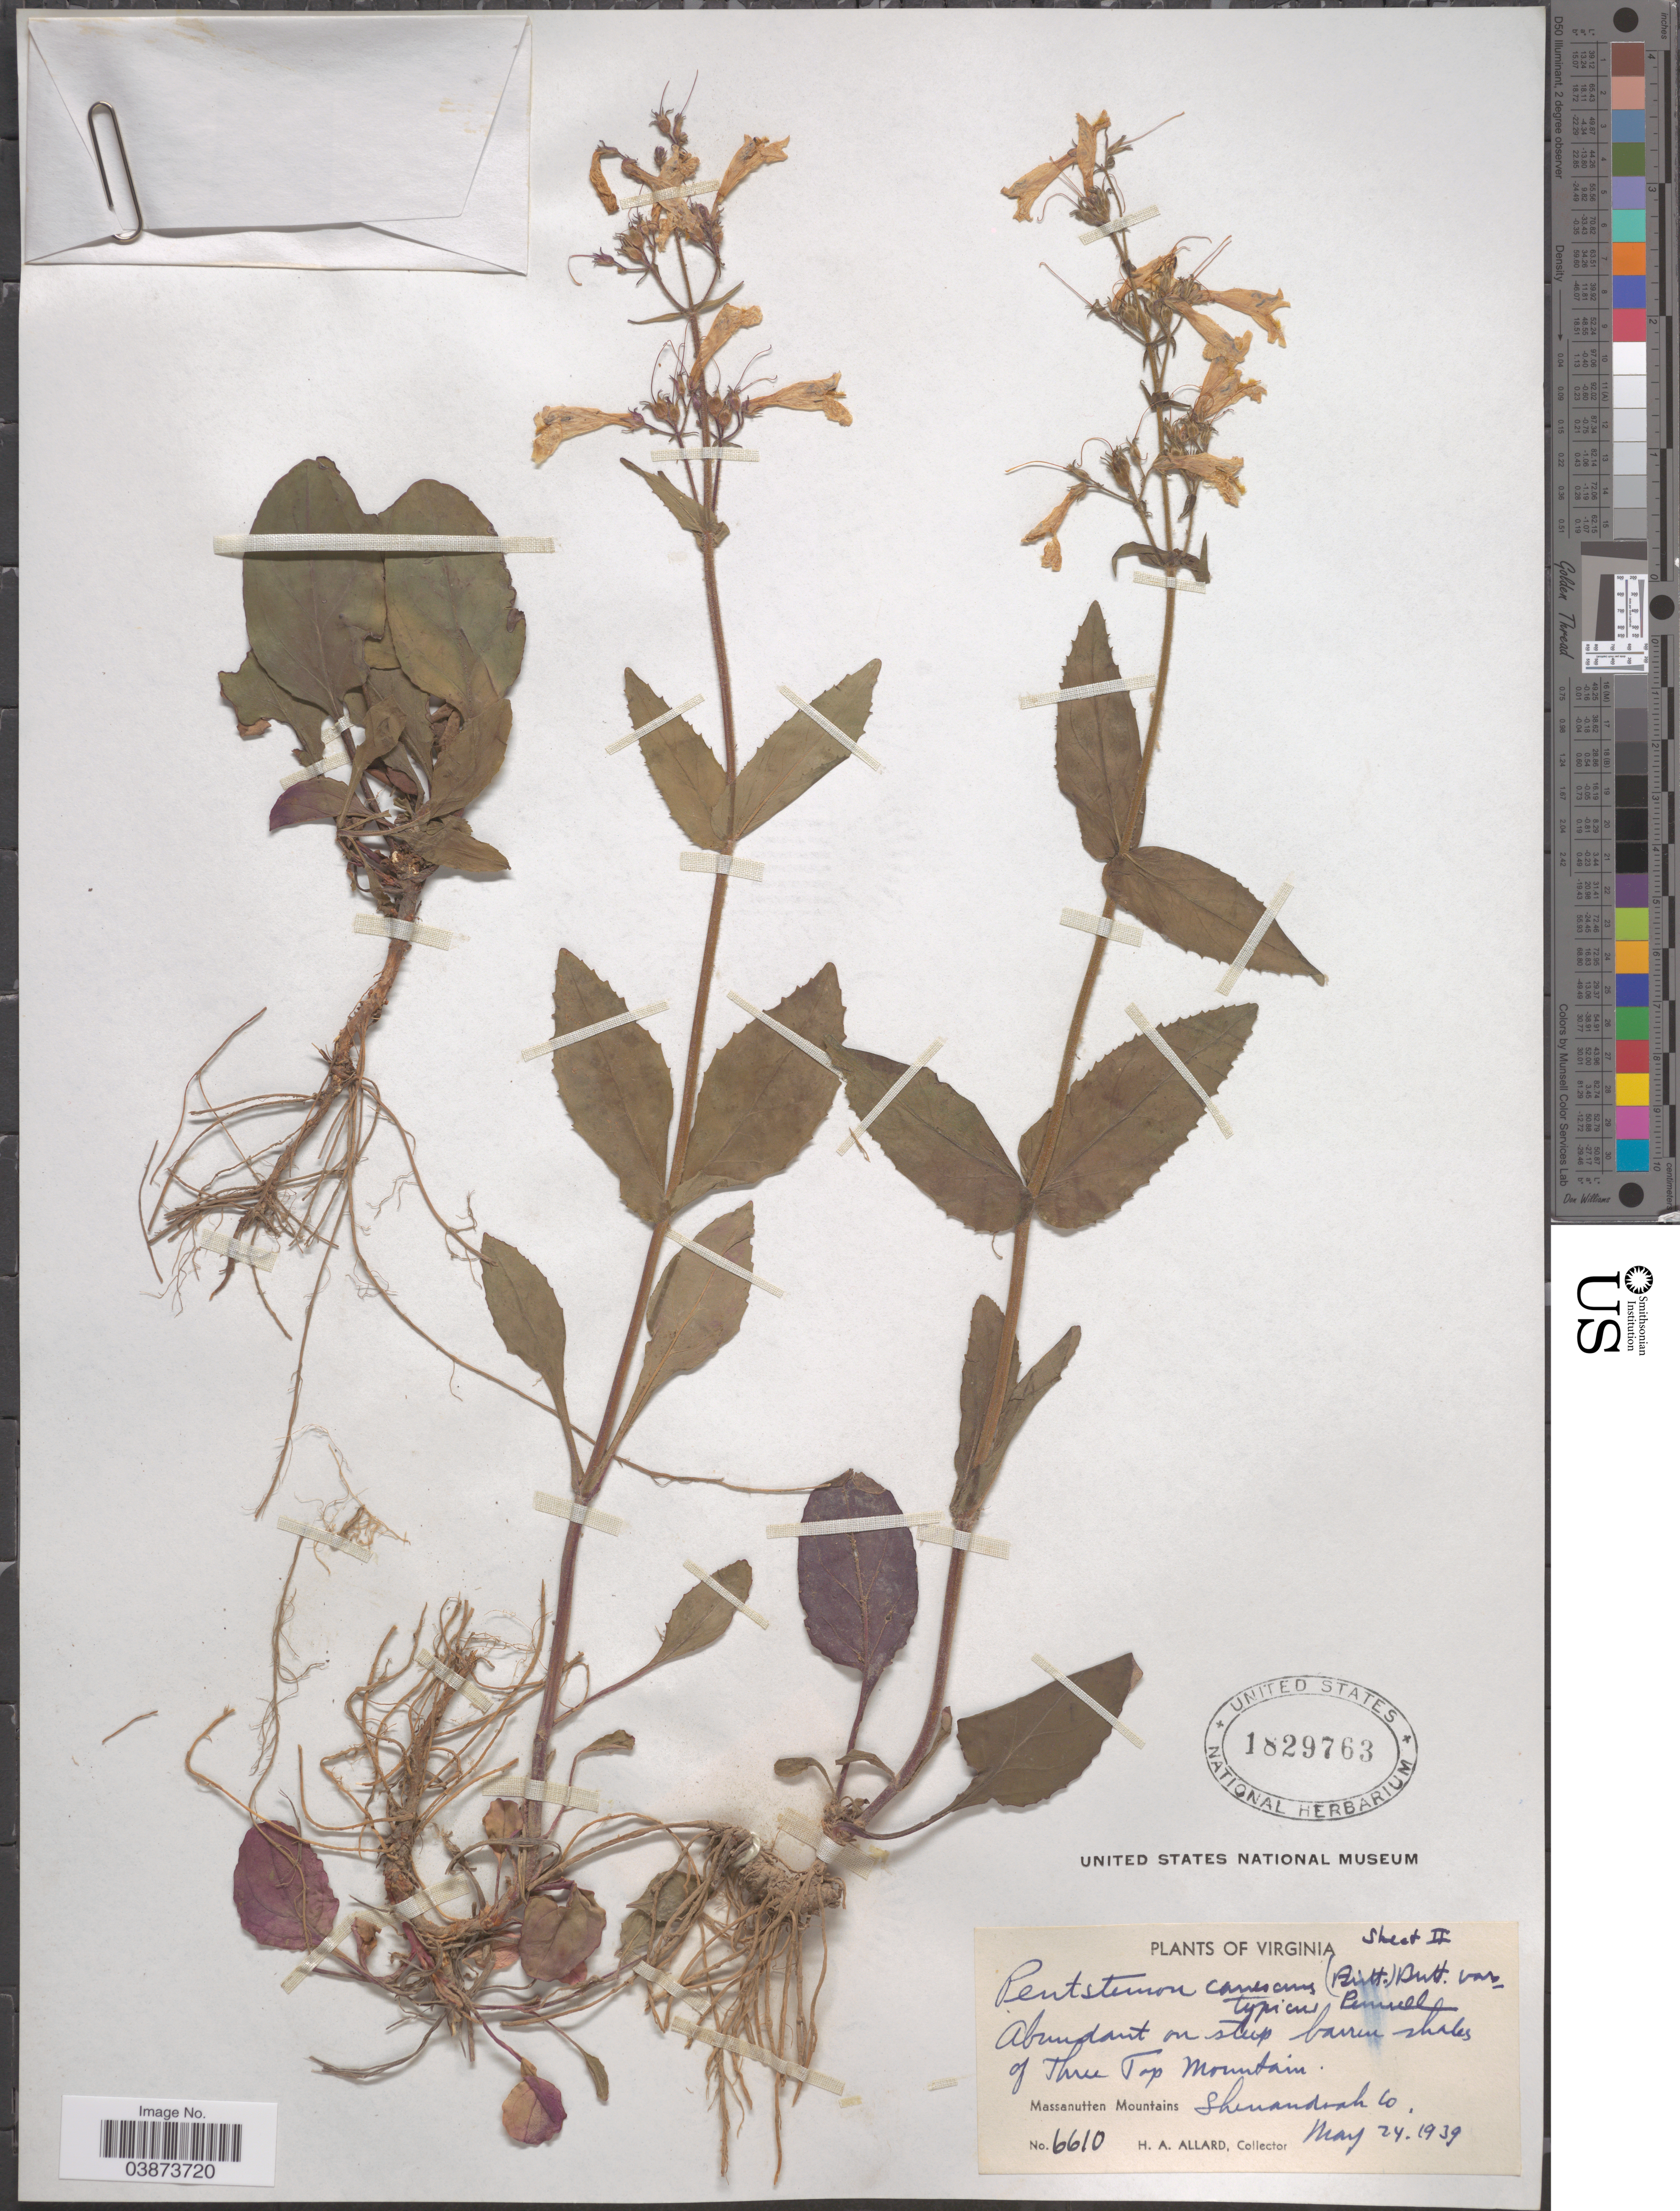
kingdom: Plantae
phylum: Tracheophyta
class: Magnoliopsida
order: Lamiales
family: Plantaginaceae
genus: Penstemon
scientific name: Penstemon canescens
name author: L.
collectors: H. A. Allard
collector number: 6610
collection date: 1939-05-24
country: United States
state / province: Virginia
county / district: Shenandoah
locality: On steep barren shales of Three Top Mountain. Massanutten Mountains. Shenandoah Co.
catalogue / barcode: US 1829763